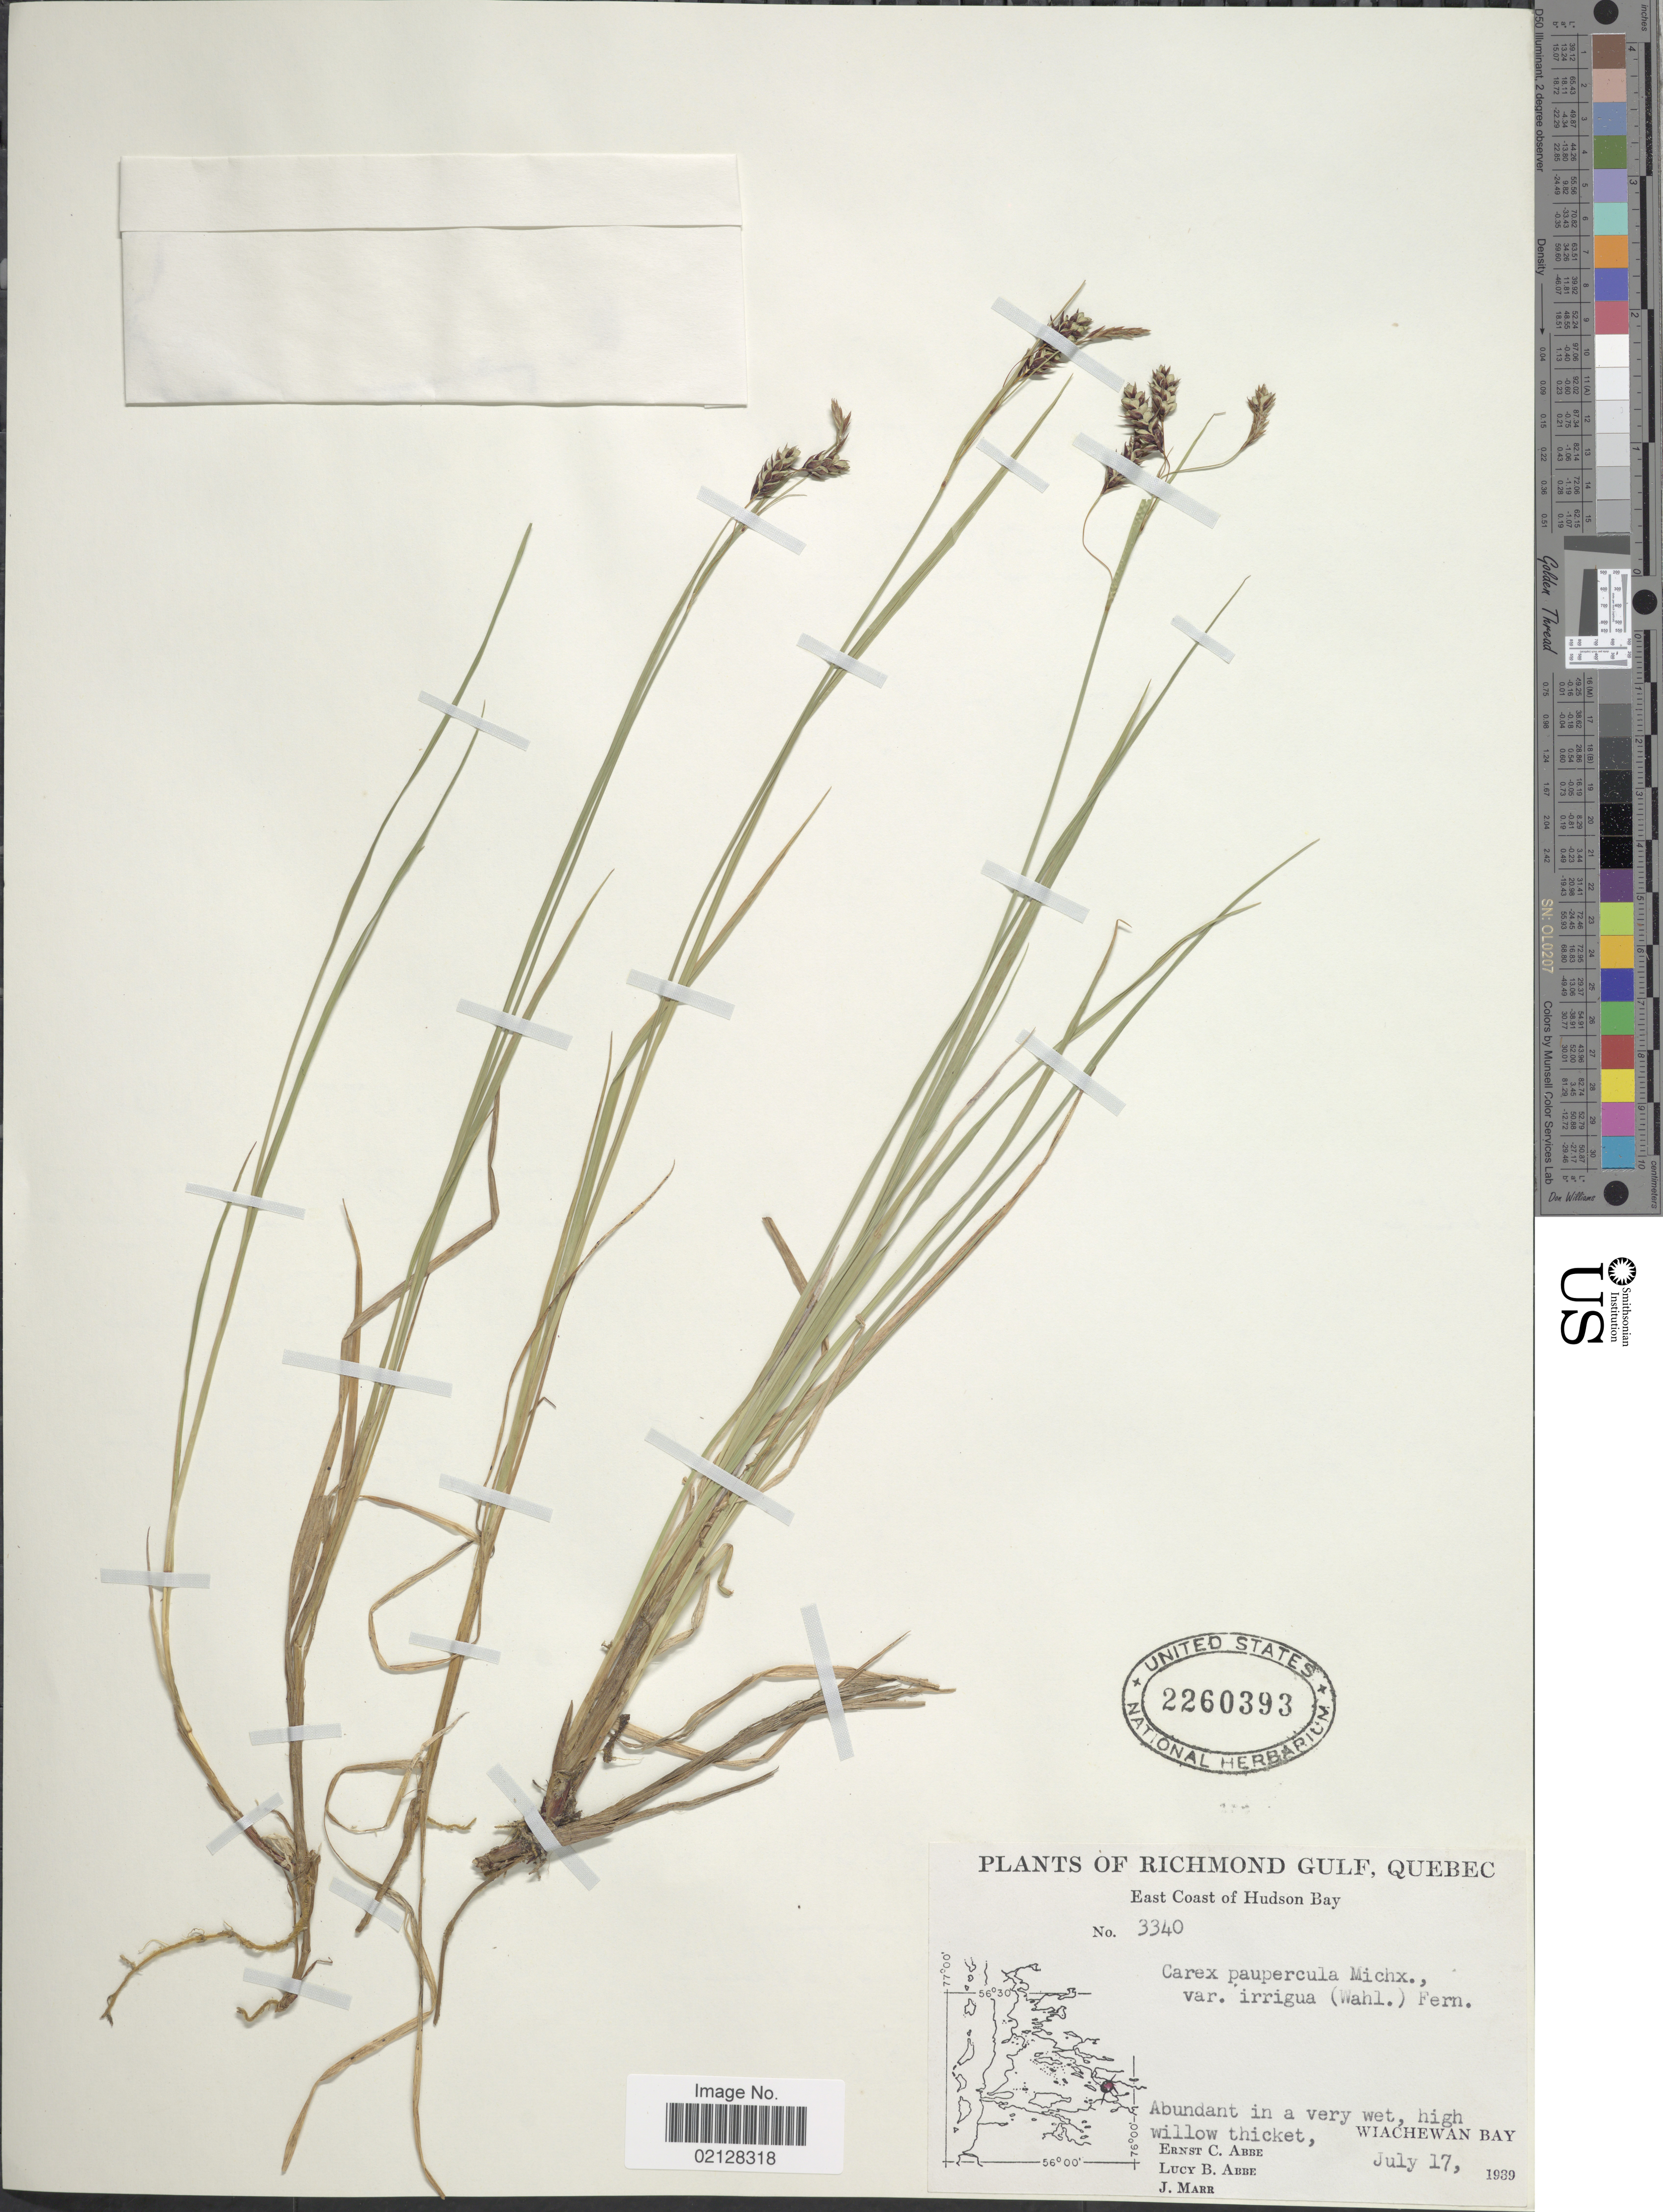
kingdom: Plantae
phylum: Tracheophyta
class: Liliopsida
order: Poales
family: Cyperaceae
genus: Carex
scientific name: Carex magellanica subsp. irrigua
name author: (Wahlenb.) Hiitonen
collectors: E. C. Abbe, L. B. Abbe & J. Marr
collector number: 3340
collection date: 1939-07-17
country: Canada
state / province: Quebec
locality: Richmond Gulf. East Coast of Hudson Bay, Wiachewan Bay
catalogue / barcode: US 2260393